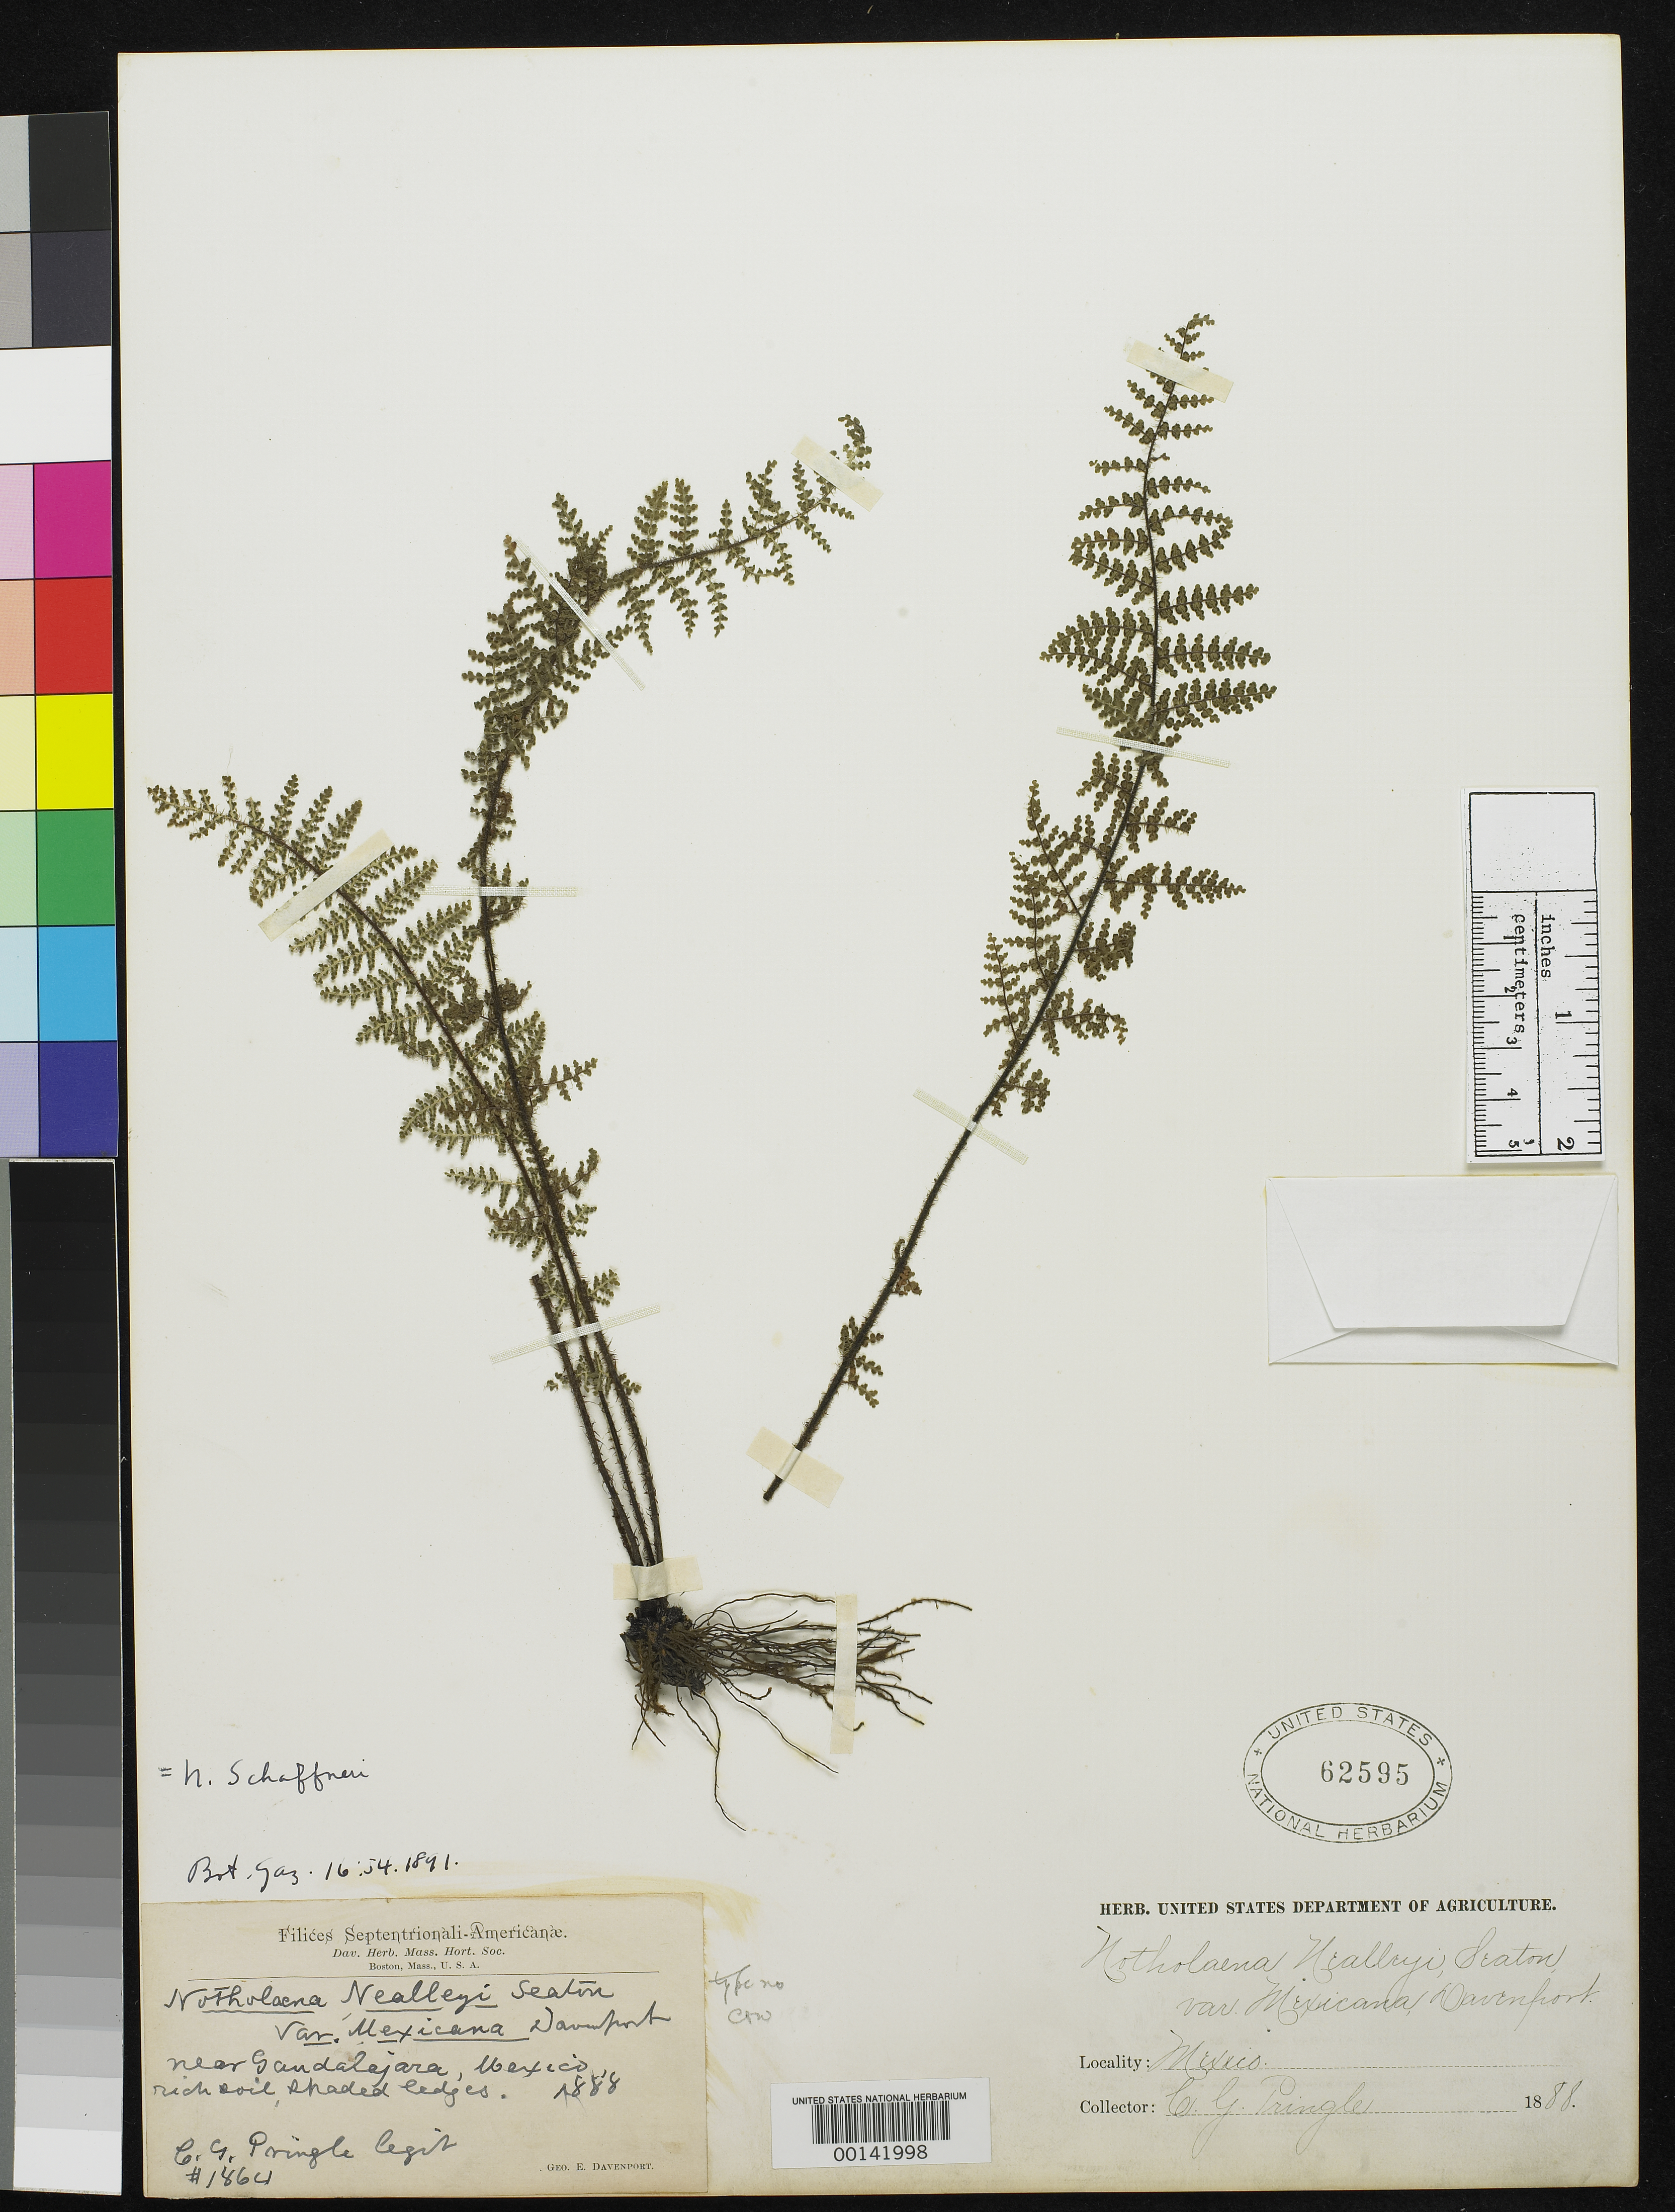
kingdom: Plantae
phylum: Tracheophyta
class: Polypodiopsida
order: Polypodiales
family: Pteridaceae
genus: Notholaena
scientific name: Notholaena nealleyi var. mexicana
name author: Davenp.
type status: Type Collection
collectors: C. G. Pringle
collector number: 1864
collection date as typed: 1888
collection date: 1888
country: Mexico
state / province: Jalisco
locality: Near Guadalajara.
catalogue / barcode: US 62595